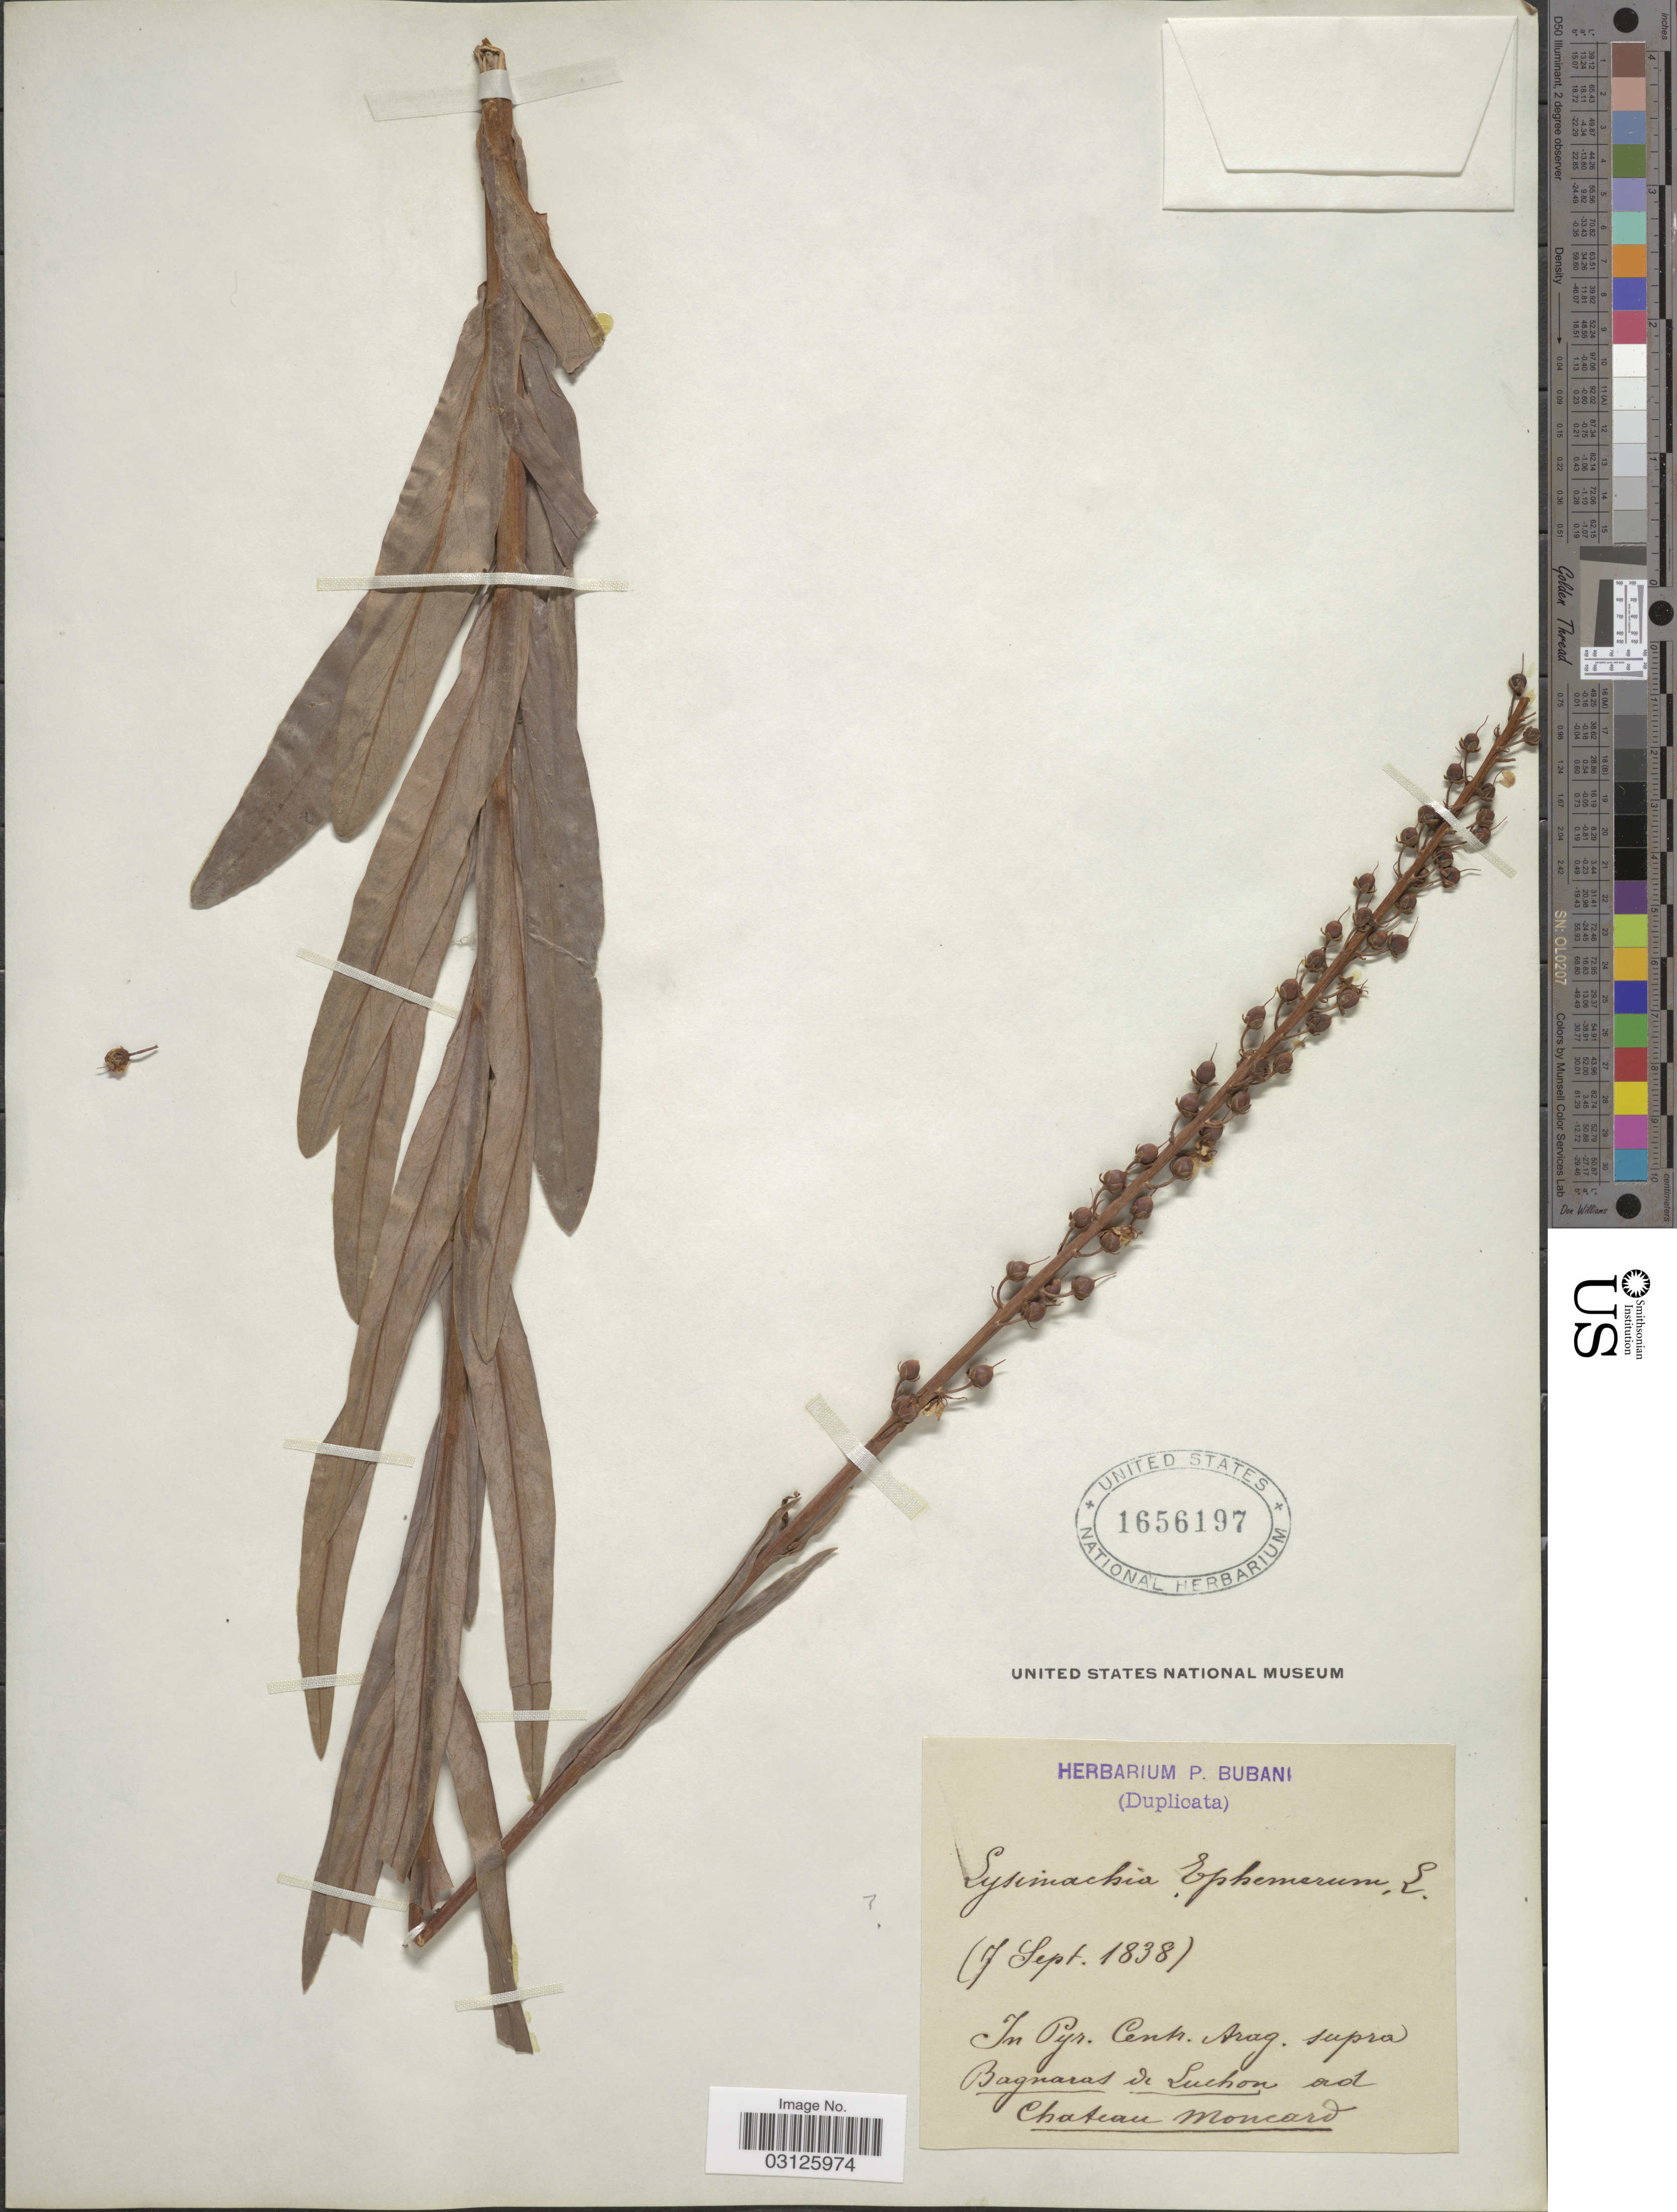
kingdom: Plantae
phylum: Tracheophyta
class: Magnoliopsida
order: Ericales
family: Primulaceae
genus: Lysimachia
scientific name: Lysimachia ephemerum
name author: L.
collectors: ex herb. P. Bubani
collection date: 1838-09-07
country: France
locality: In Pyr. Centr. Arag. supra Bagnaras de Luchon ad Chateau Moncard.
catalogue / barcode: US 1656197